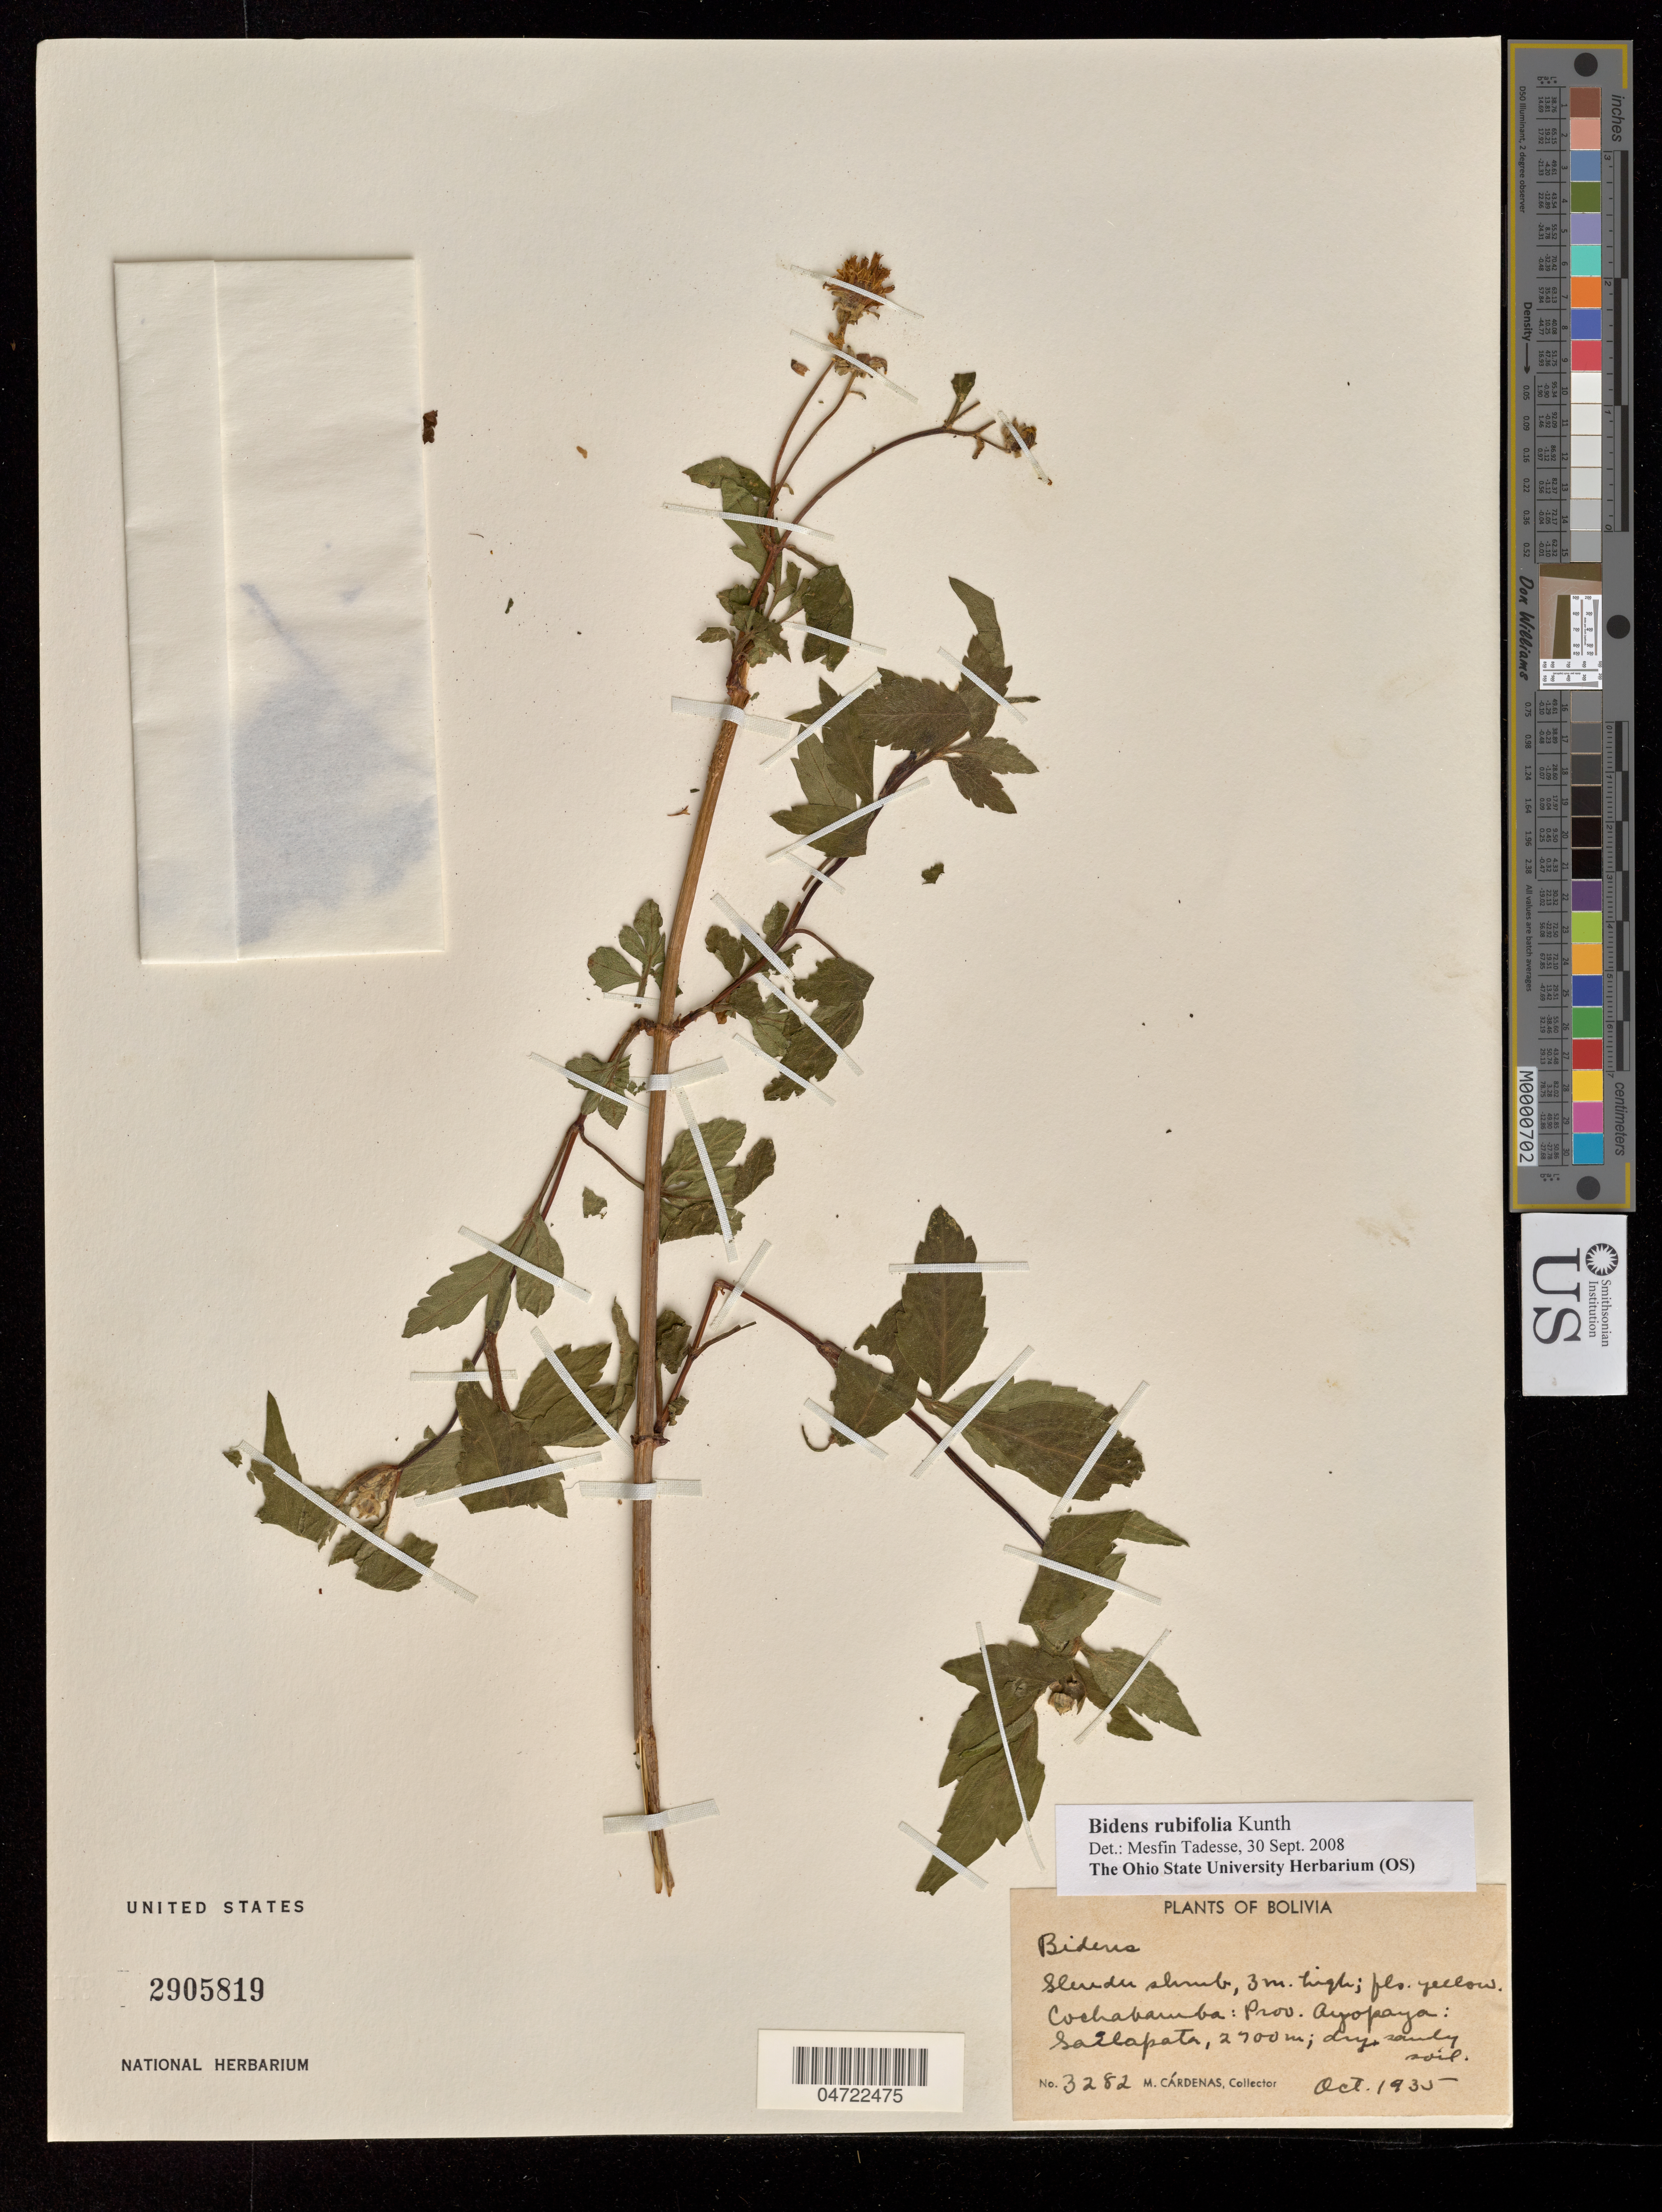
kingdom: Plantae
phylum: Tracheophyta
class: Magnoliopsida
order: Asterales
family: Asteraceae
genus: Bidens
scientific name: Bidens rubifolia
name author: Kunth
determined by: Tadesse, M.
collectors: M. Cárdenas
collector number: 3282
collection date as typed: October 1935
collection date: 1935-10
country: Bolivia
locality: Prov. Ayopaya, Dpto. Cochabamba, Sailapata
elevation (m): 2700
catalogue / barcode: US 2905819